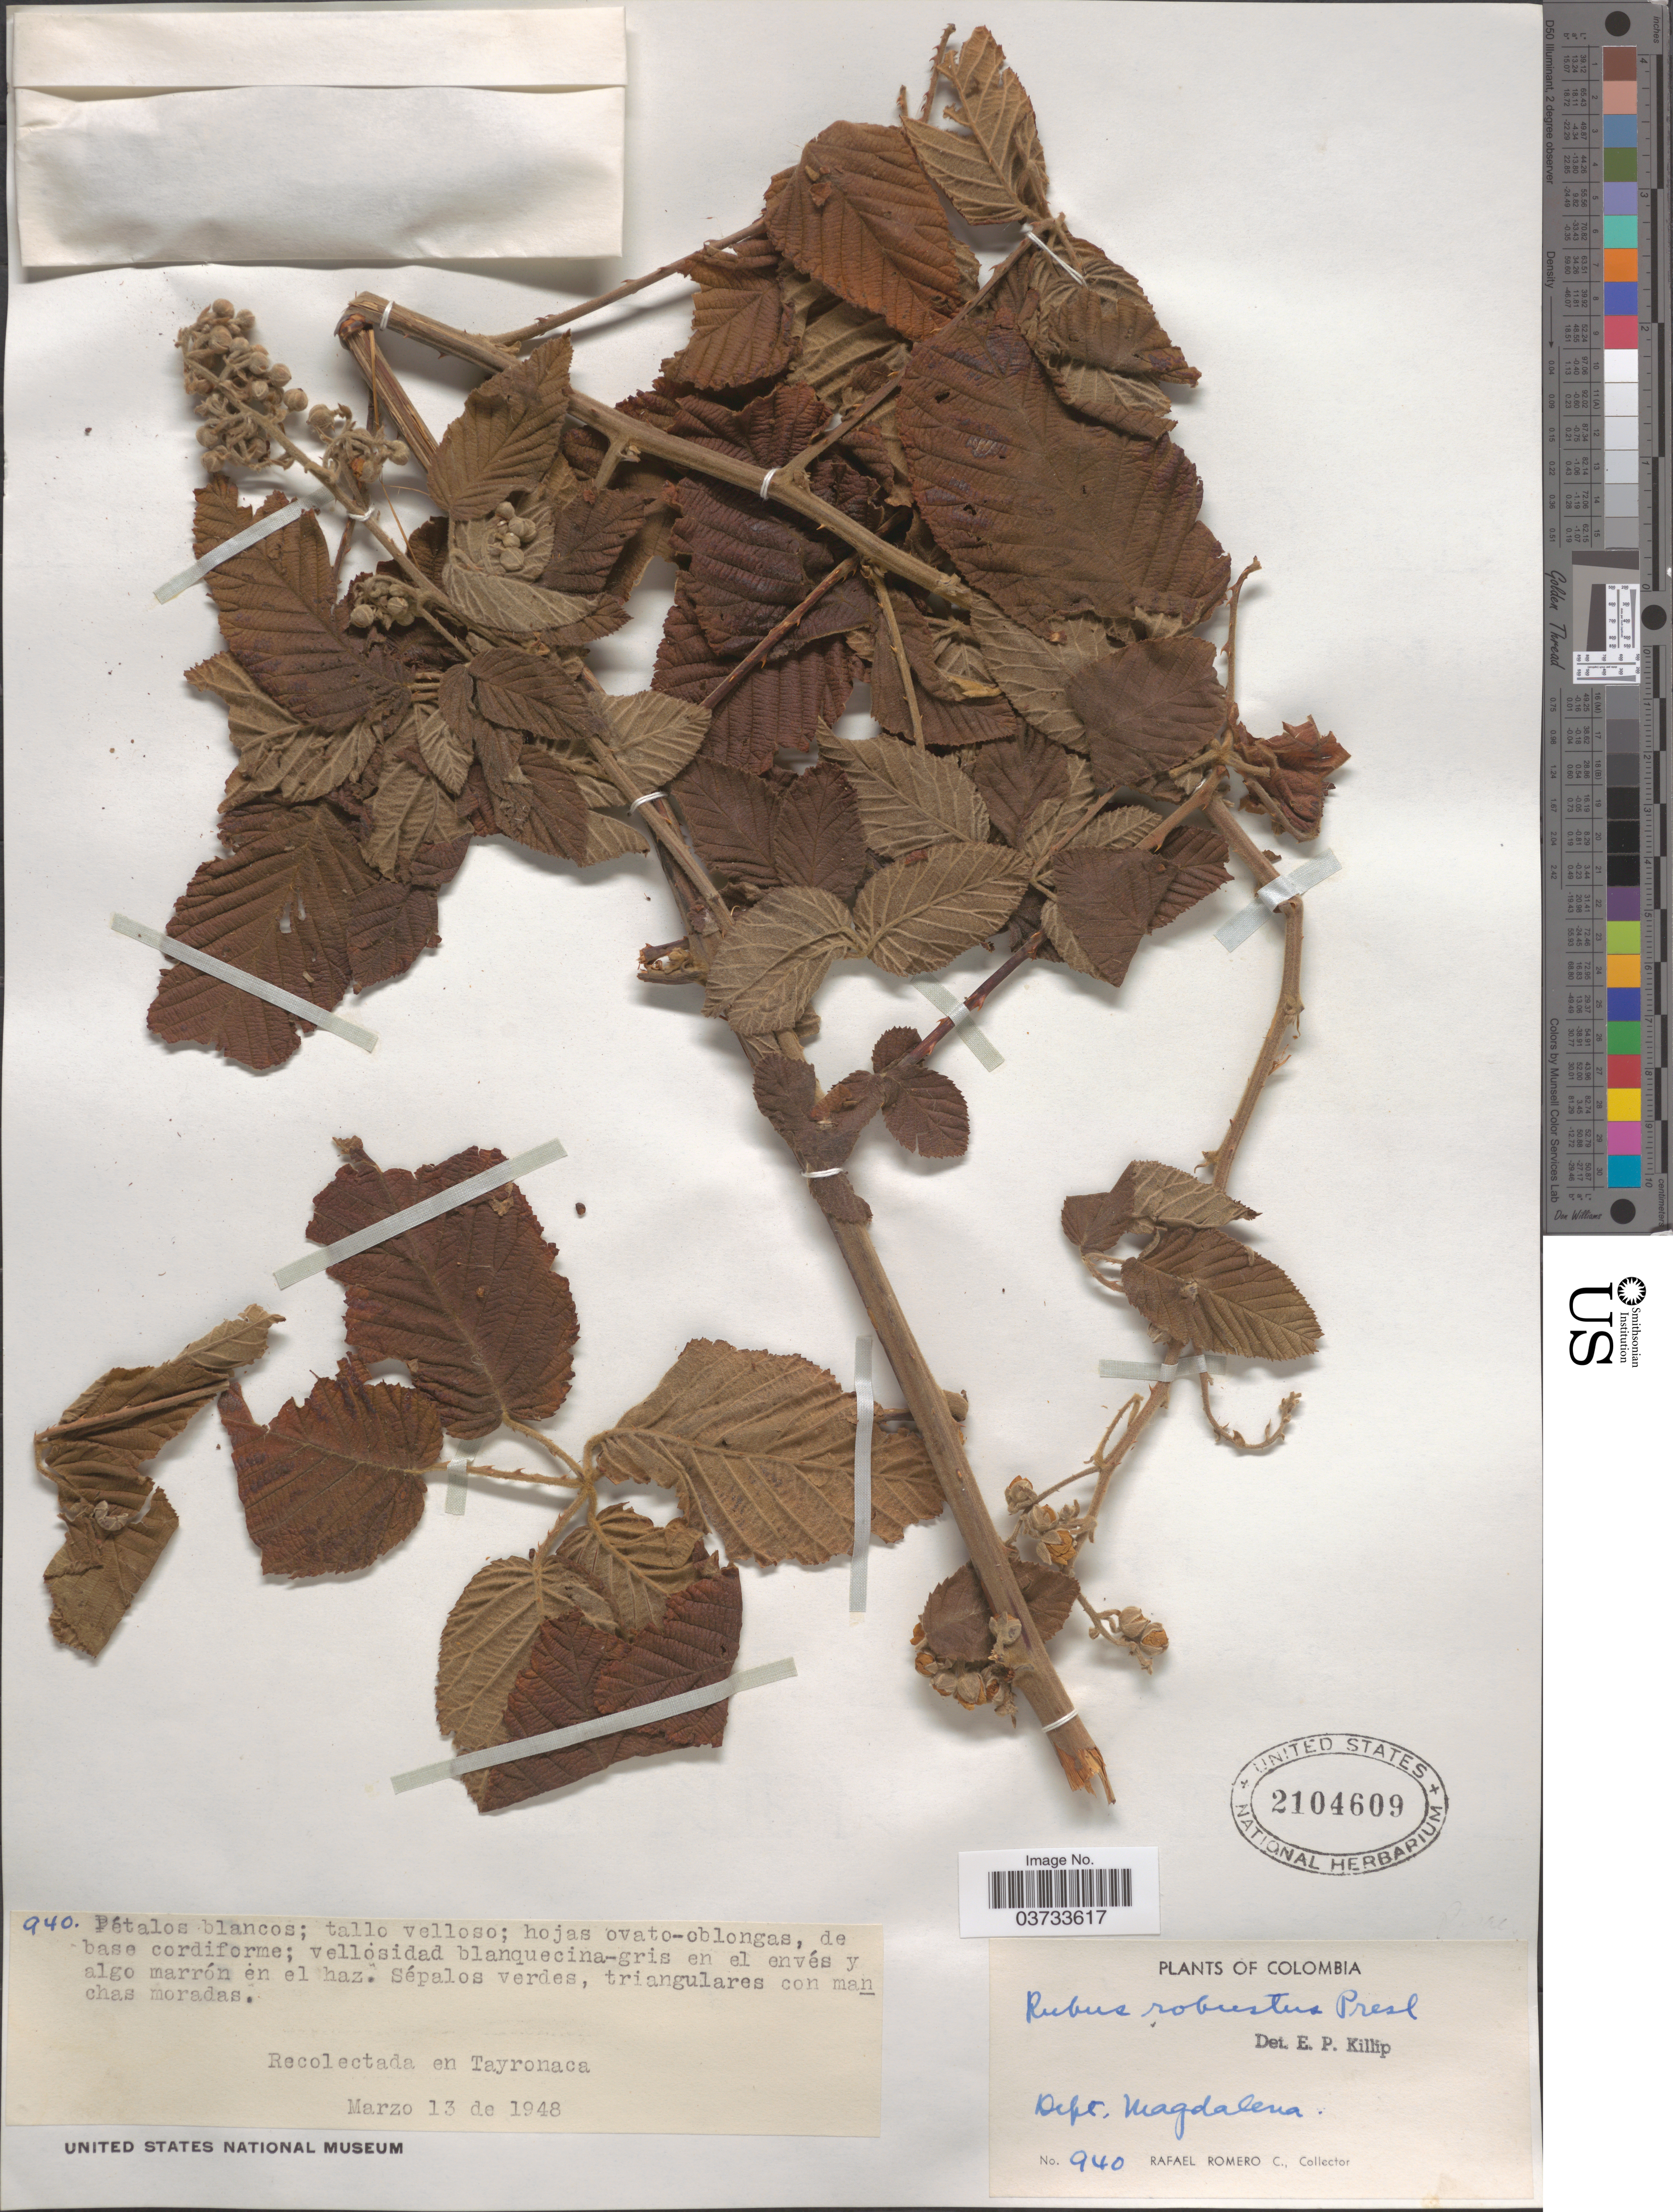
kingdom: Plantae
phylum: Tracheophyta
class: Magnoliopsida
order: Rosales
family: Rosaceae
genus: Rubus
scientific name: Rubus robustus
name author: C. Presl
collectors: R. Romero Castañeda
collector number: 940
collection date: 1948-03-13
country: Colombia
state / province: Magdalena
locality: Tayronaca. Dept. Magdalena.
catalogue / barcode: US 2104609